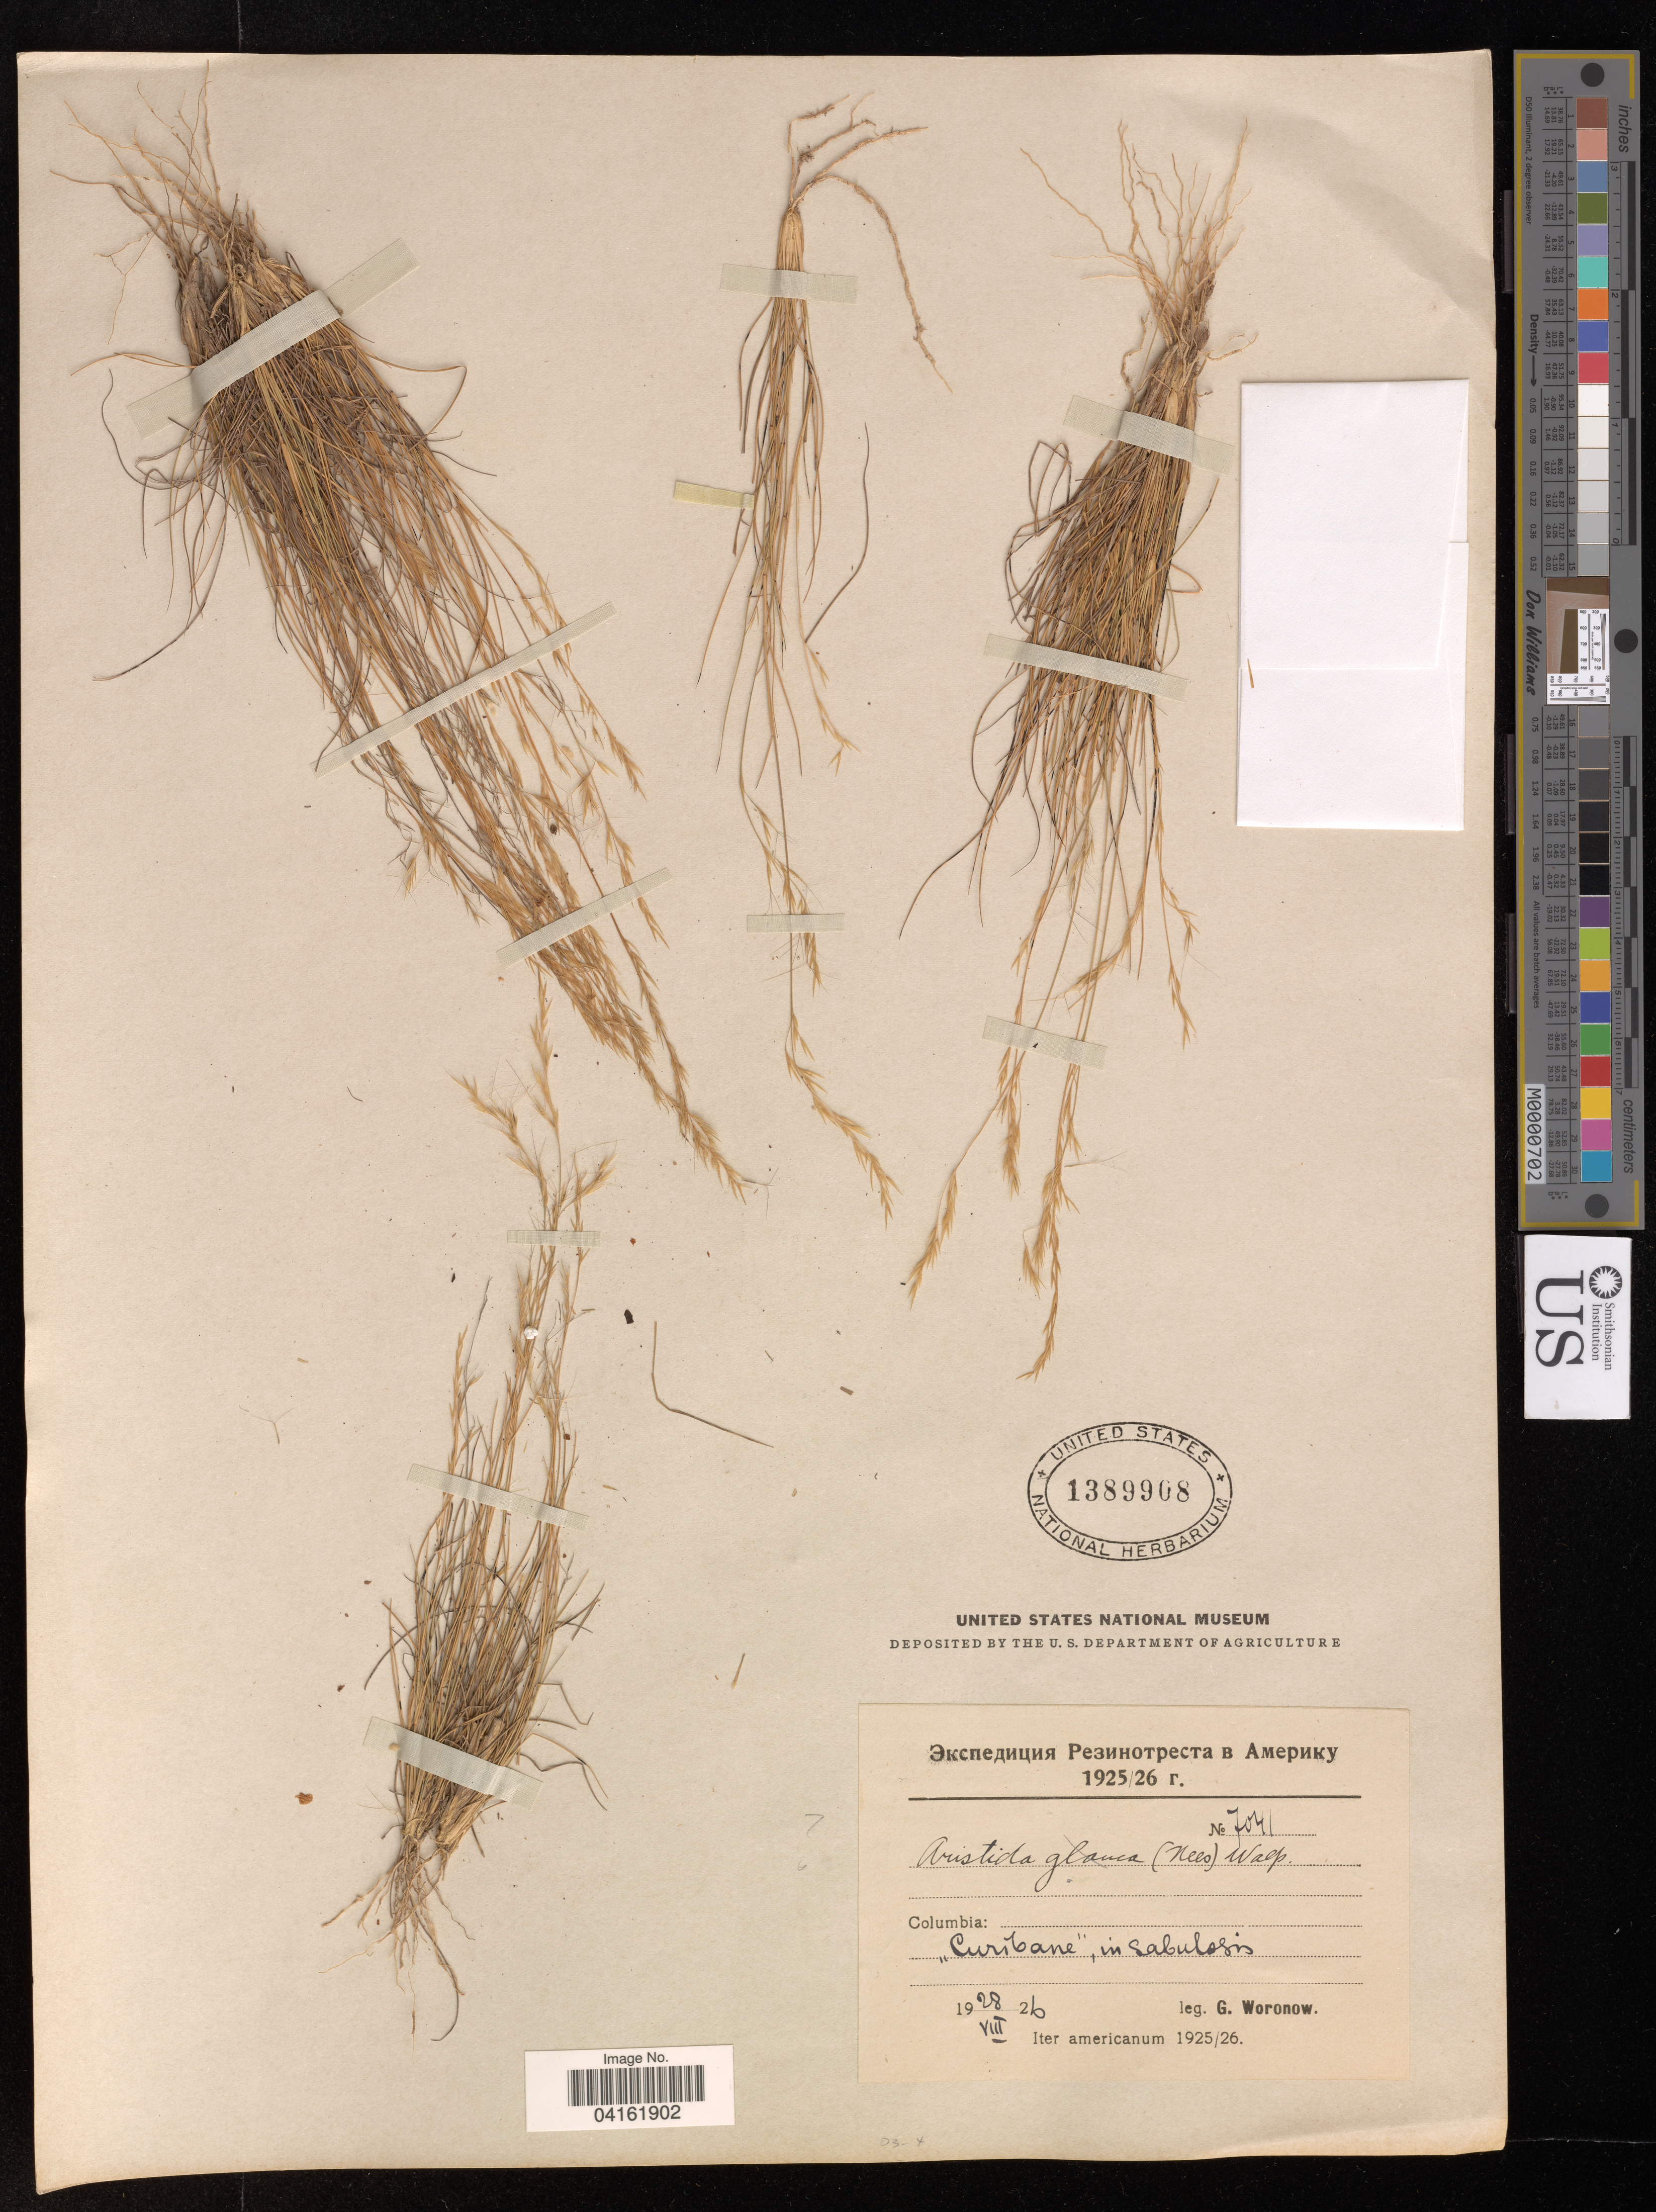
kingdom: Plantae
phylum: Tracheophyta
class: Liliopsida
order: Poales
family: Poaceae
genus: Aristida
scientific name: Aristida glauca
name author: (Nees) Walp.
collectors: G. Woronow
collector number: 7041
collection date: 1926-08-28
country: Colombia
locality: "Curibane*", in sabulosis.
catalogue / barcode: US 1389908